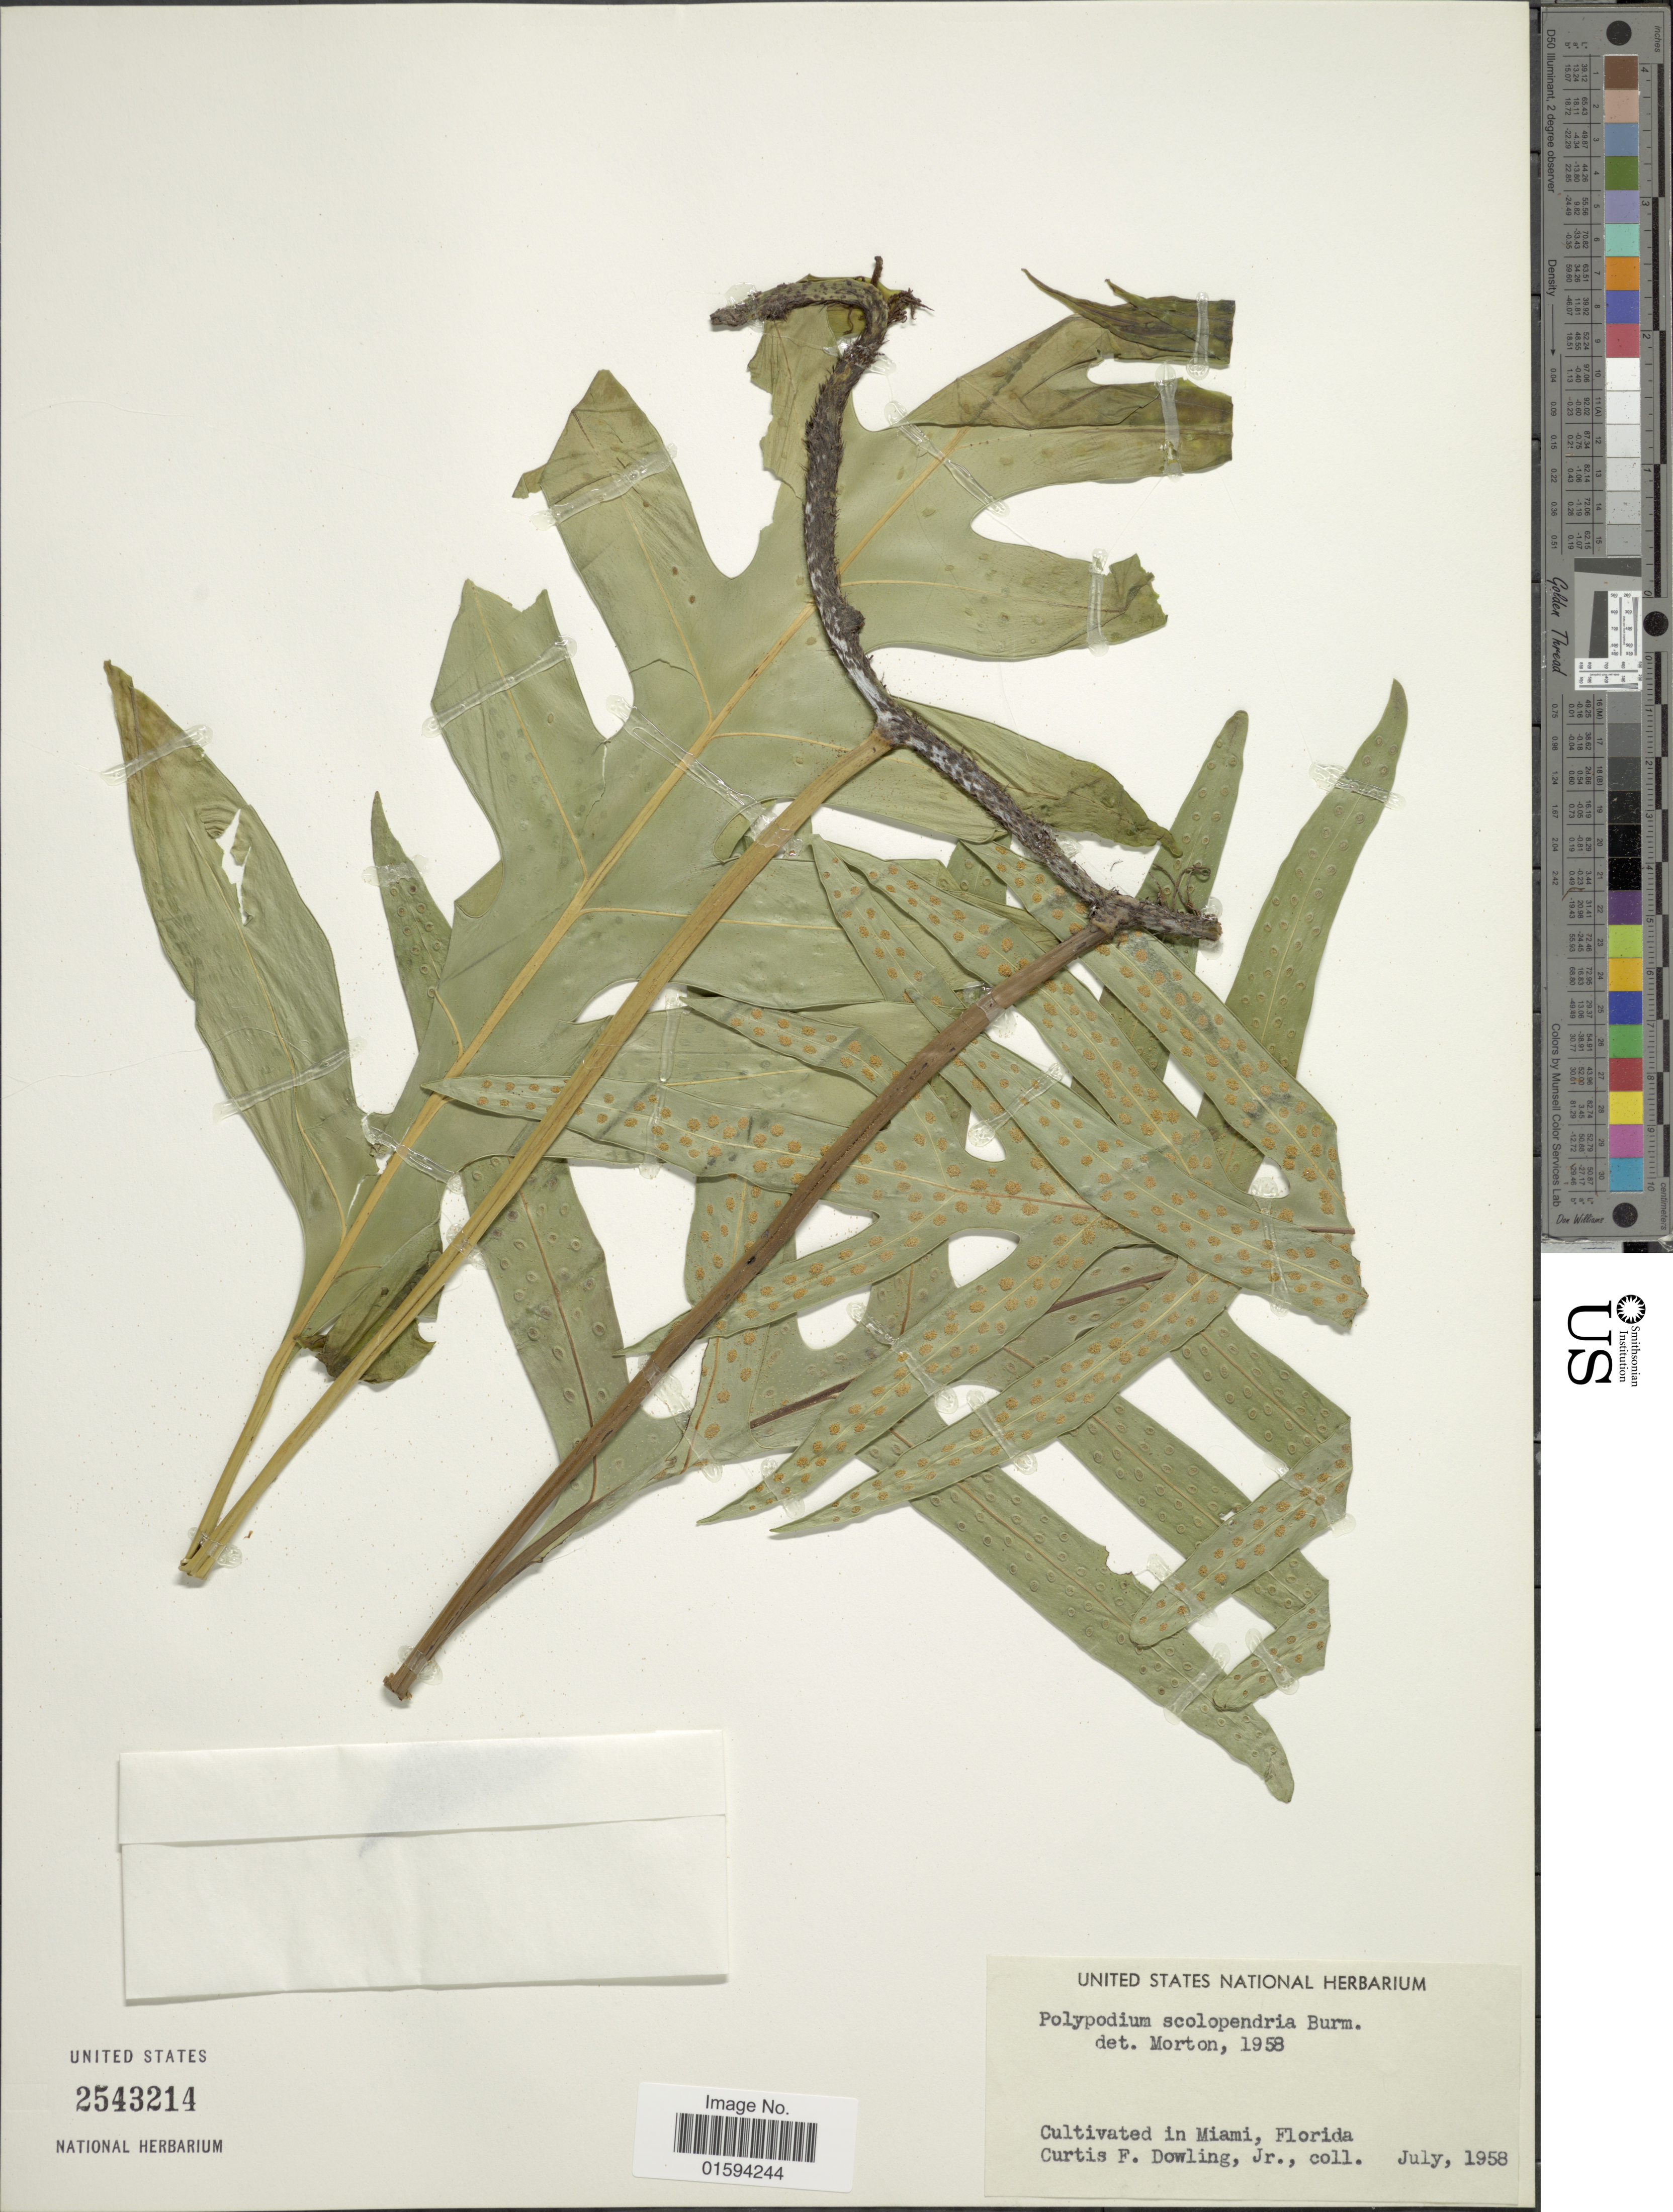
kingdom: Plantae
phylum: Tracheophyta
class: Polypodiopsida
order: Polypodiales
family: Polypodiaceae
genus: Polypodium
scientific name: Polypodium scolopendria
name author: Burm. f.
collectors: C. Dowling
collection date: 1958-07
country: United States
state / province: Florida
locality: In Miami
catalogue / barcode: US 2543214